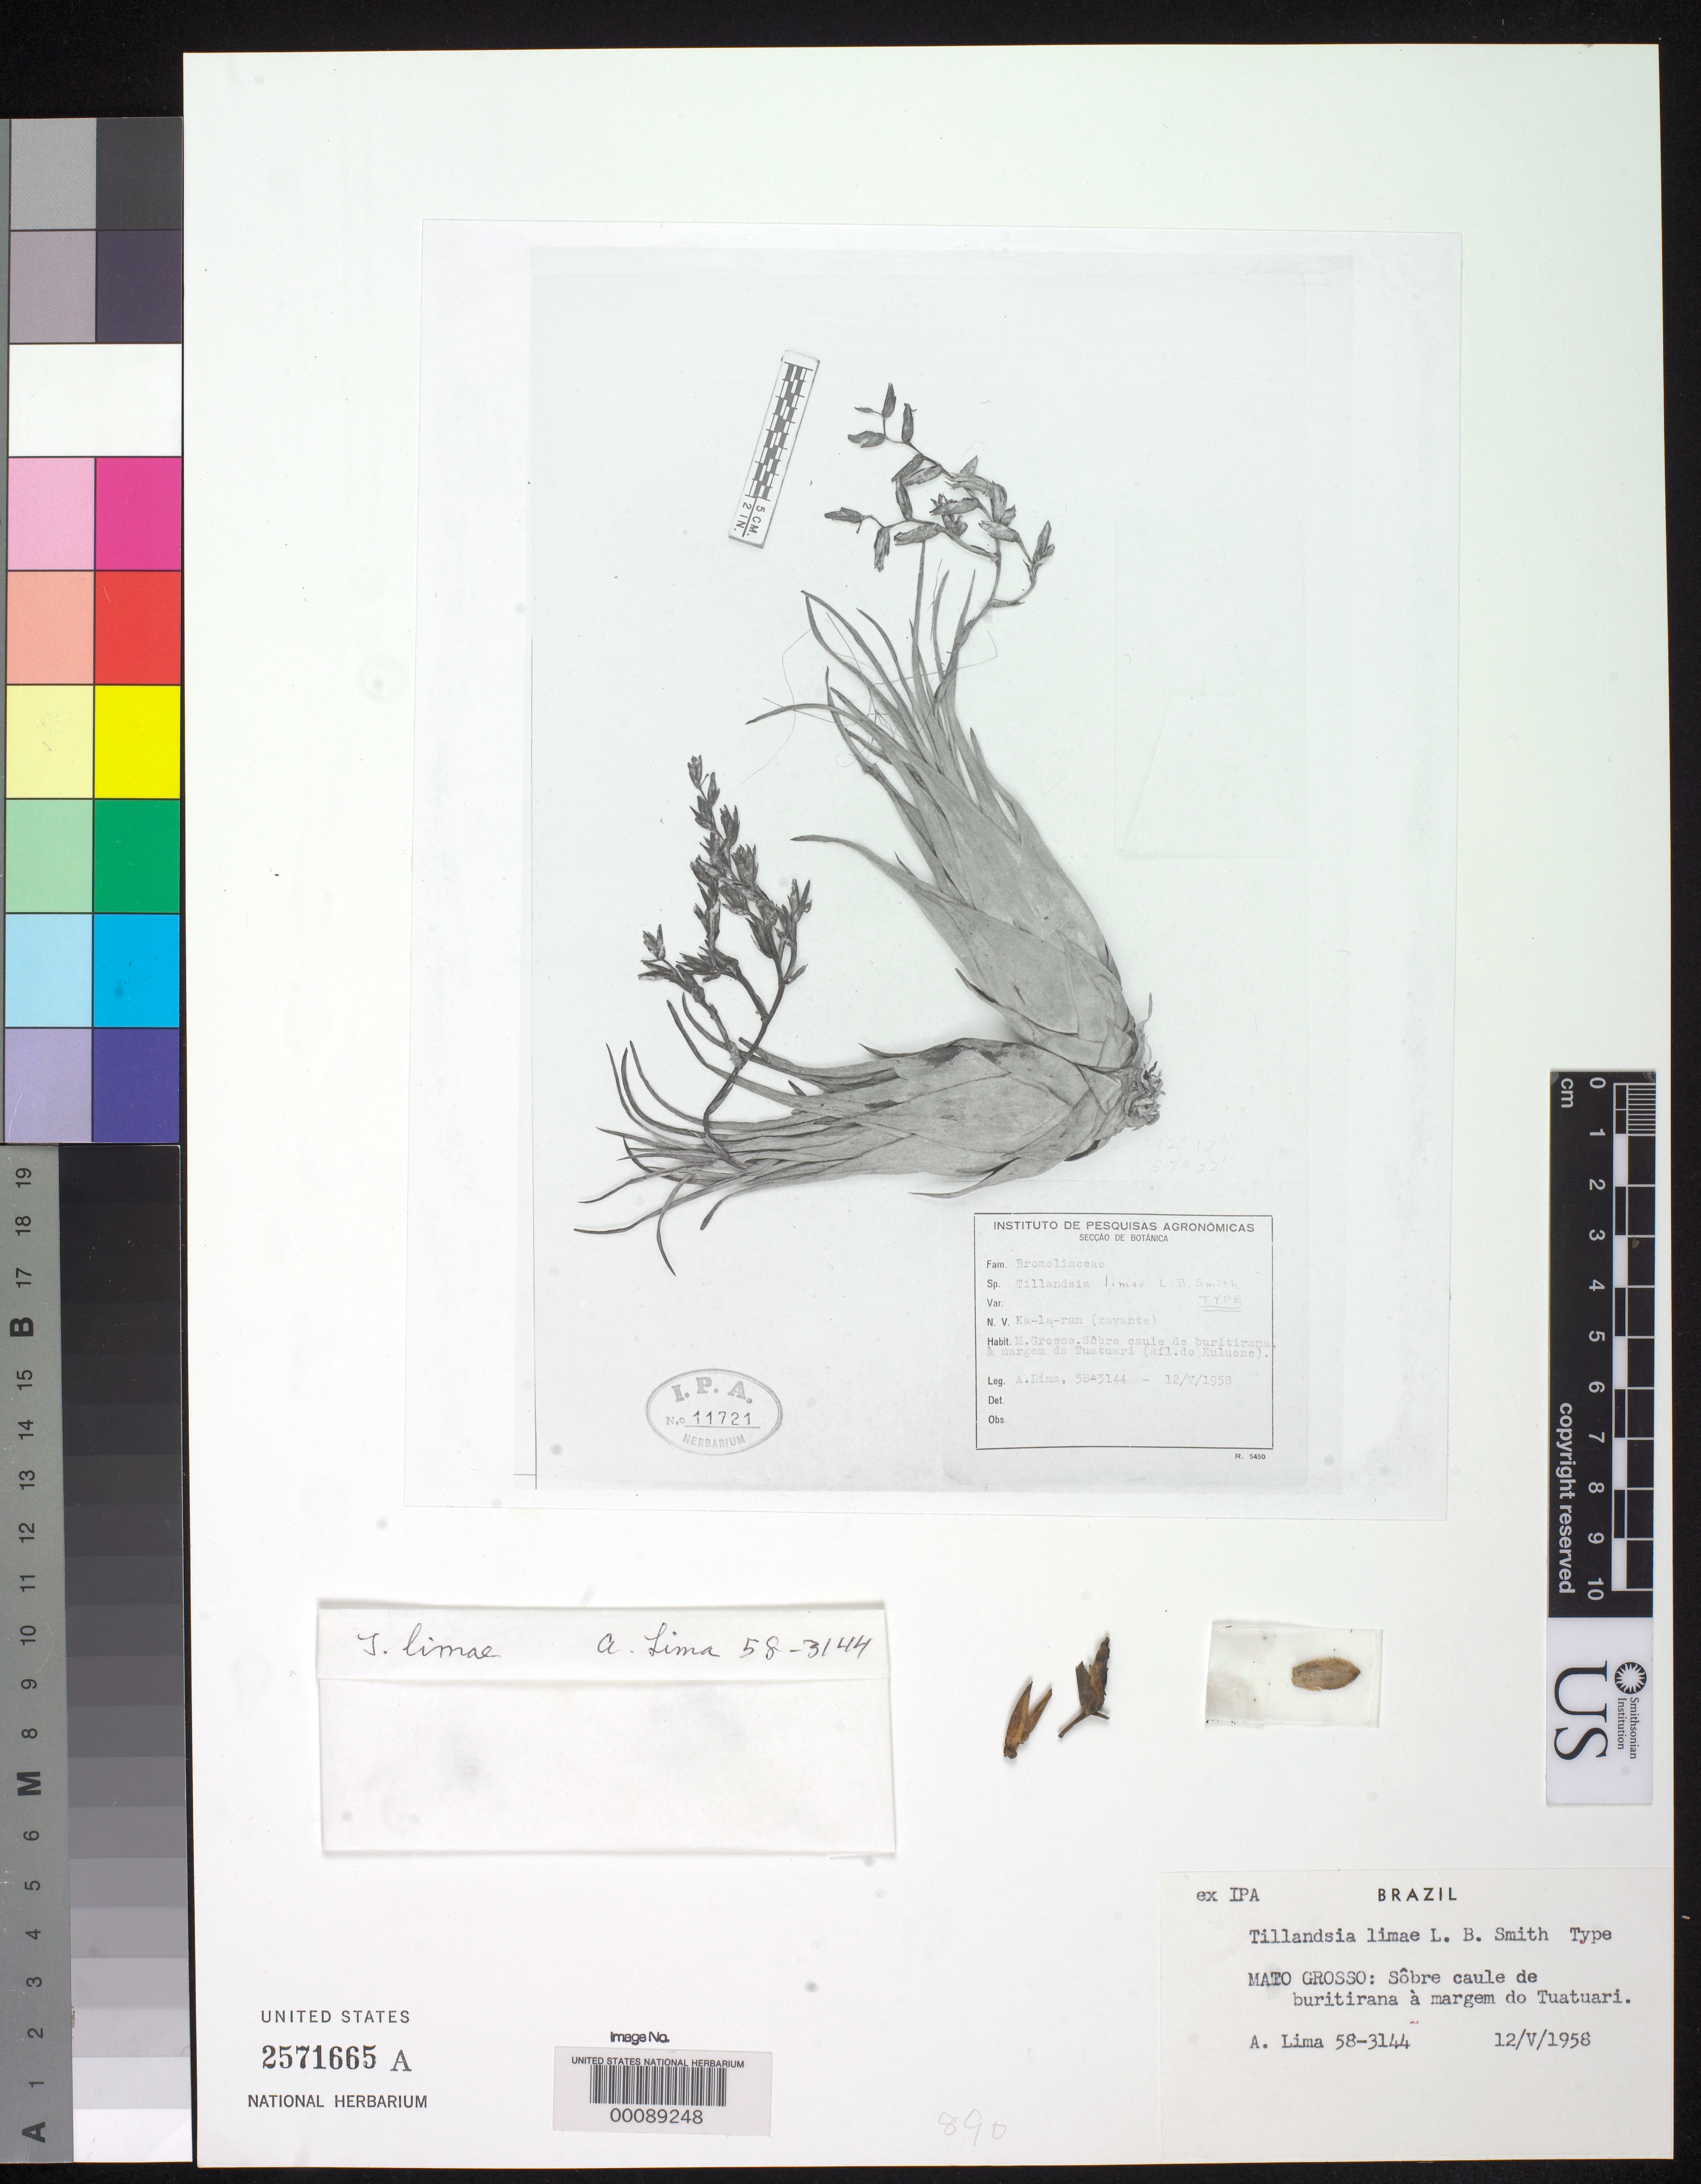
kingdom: Plantae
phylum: Tracheophyta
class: Liliopsida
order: Poales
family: Bromeliaceae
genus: Tillandsia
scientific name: Tillandsia limae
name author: L.B. Sm.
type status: Type Fragment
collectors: A. Lima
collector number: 58-3144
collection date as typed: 12 May 1958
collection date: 1958-05-12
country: Brazil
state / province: Mato Grosso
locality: Bank of Rio Tuatuari, affluent of Rio Kuluene.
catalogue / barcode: US 2571665A